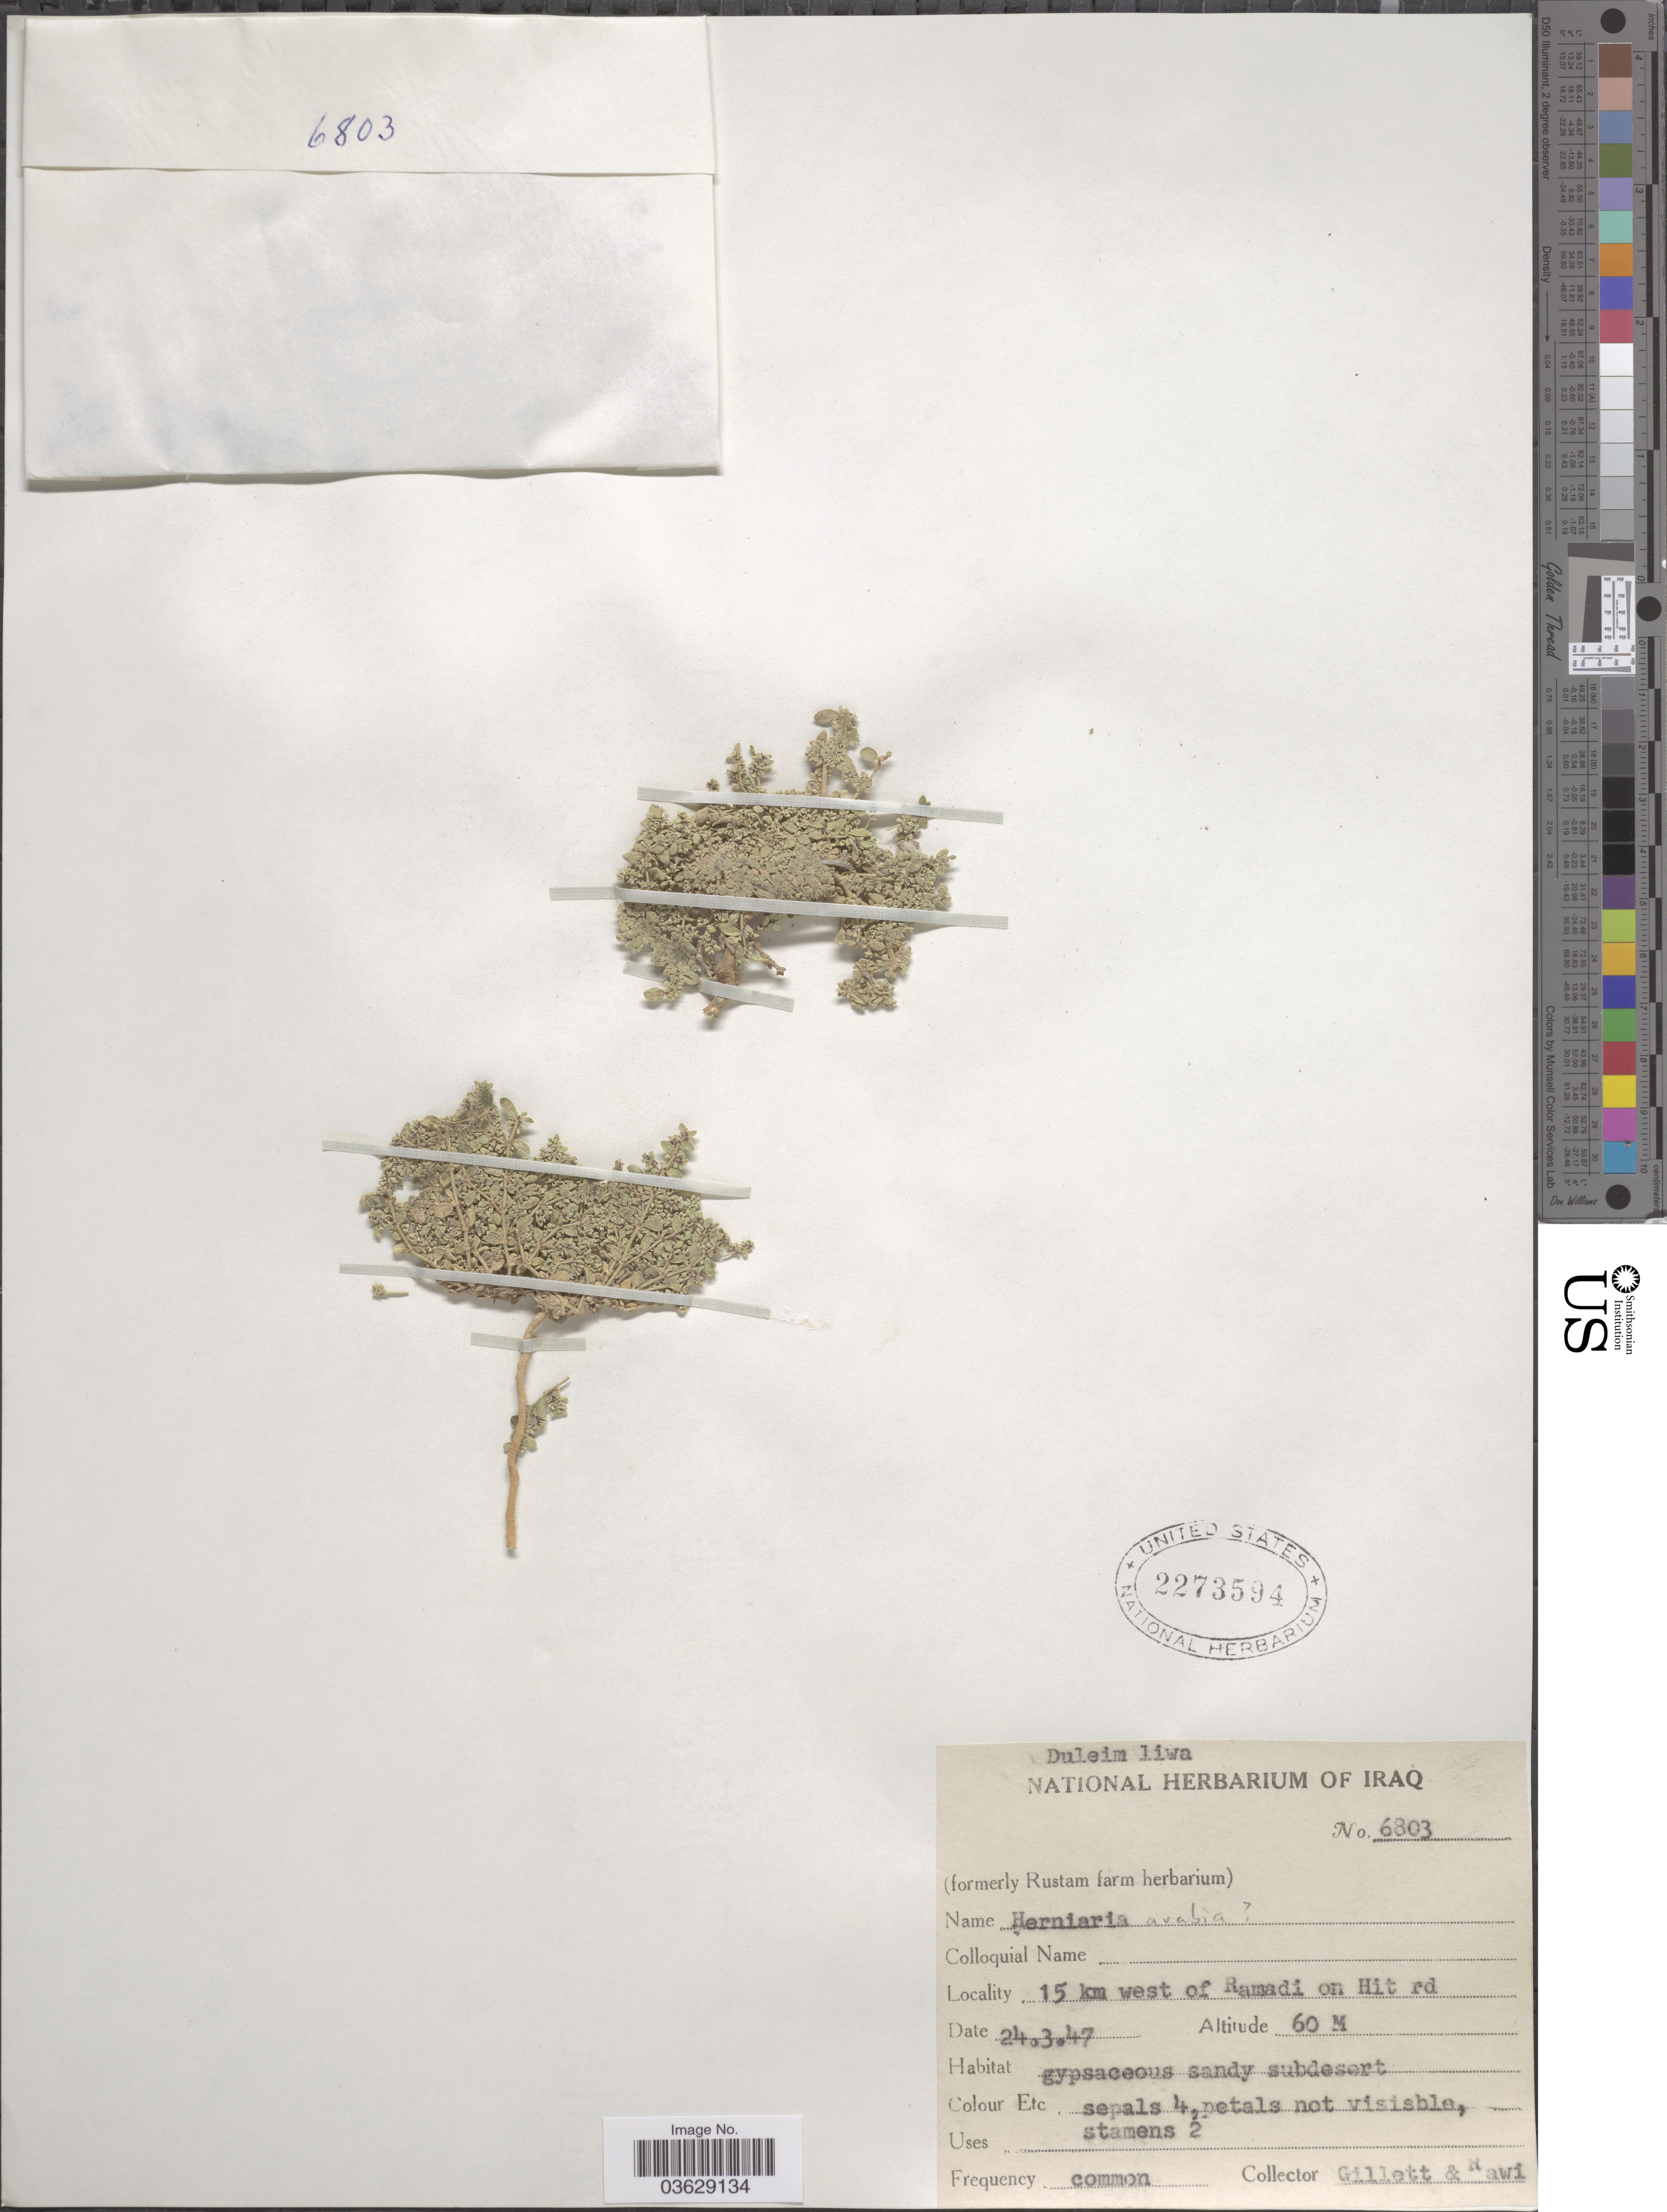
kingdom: Plantae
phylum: Tracheophyta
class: Magnoliopsida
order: Caryophyllales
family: Caryophyllaceae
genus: Herniaria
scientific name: Herniaria arabica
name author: Hand.-Mazz.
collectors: Gillett, -- & -. Rawi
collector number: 6803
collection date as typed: Transcribed d/m/y: 24/3/47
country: Iraq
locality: Duleim liwa. 15 km west of Ramadi on Hit rd.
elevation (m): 60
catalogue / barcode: US 2273594